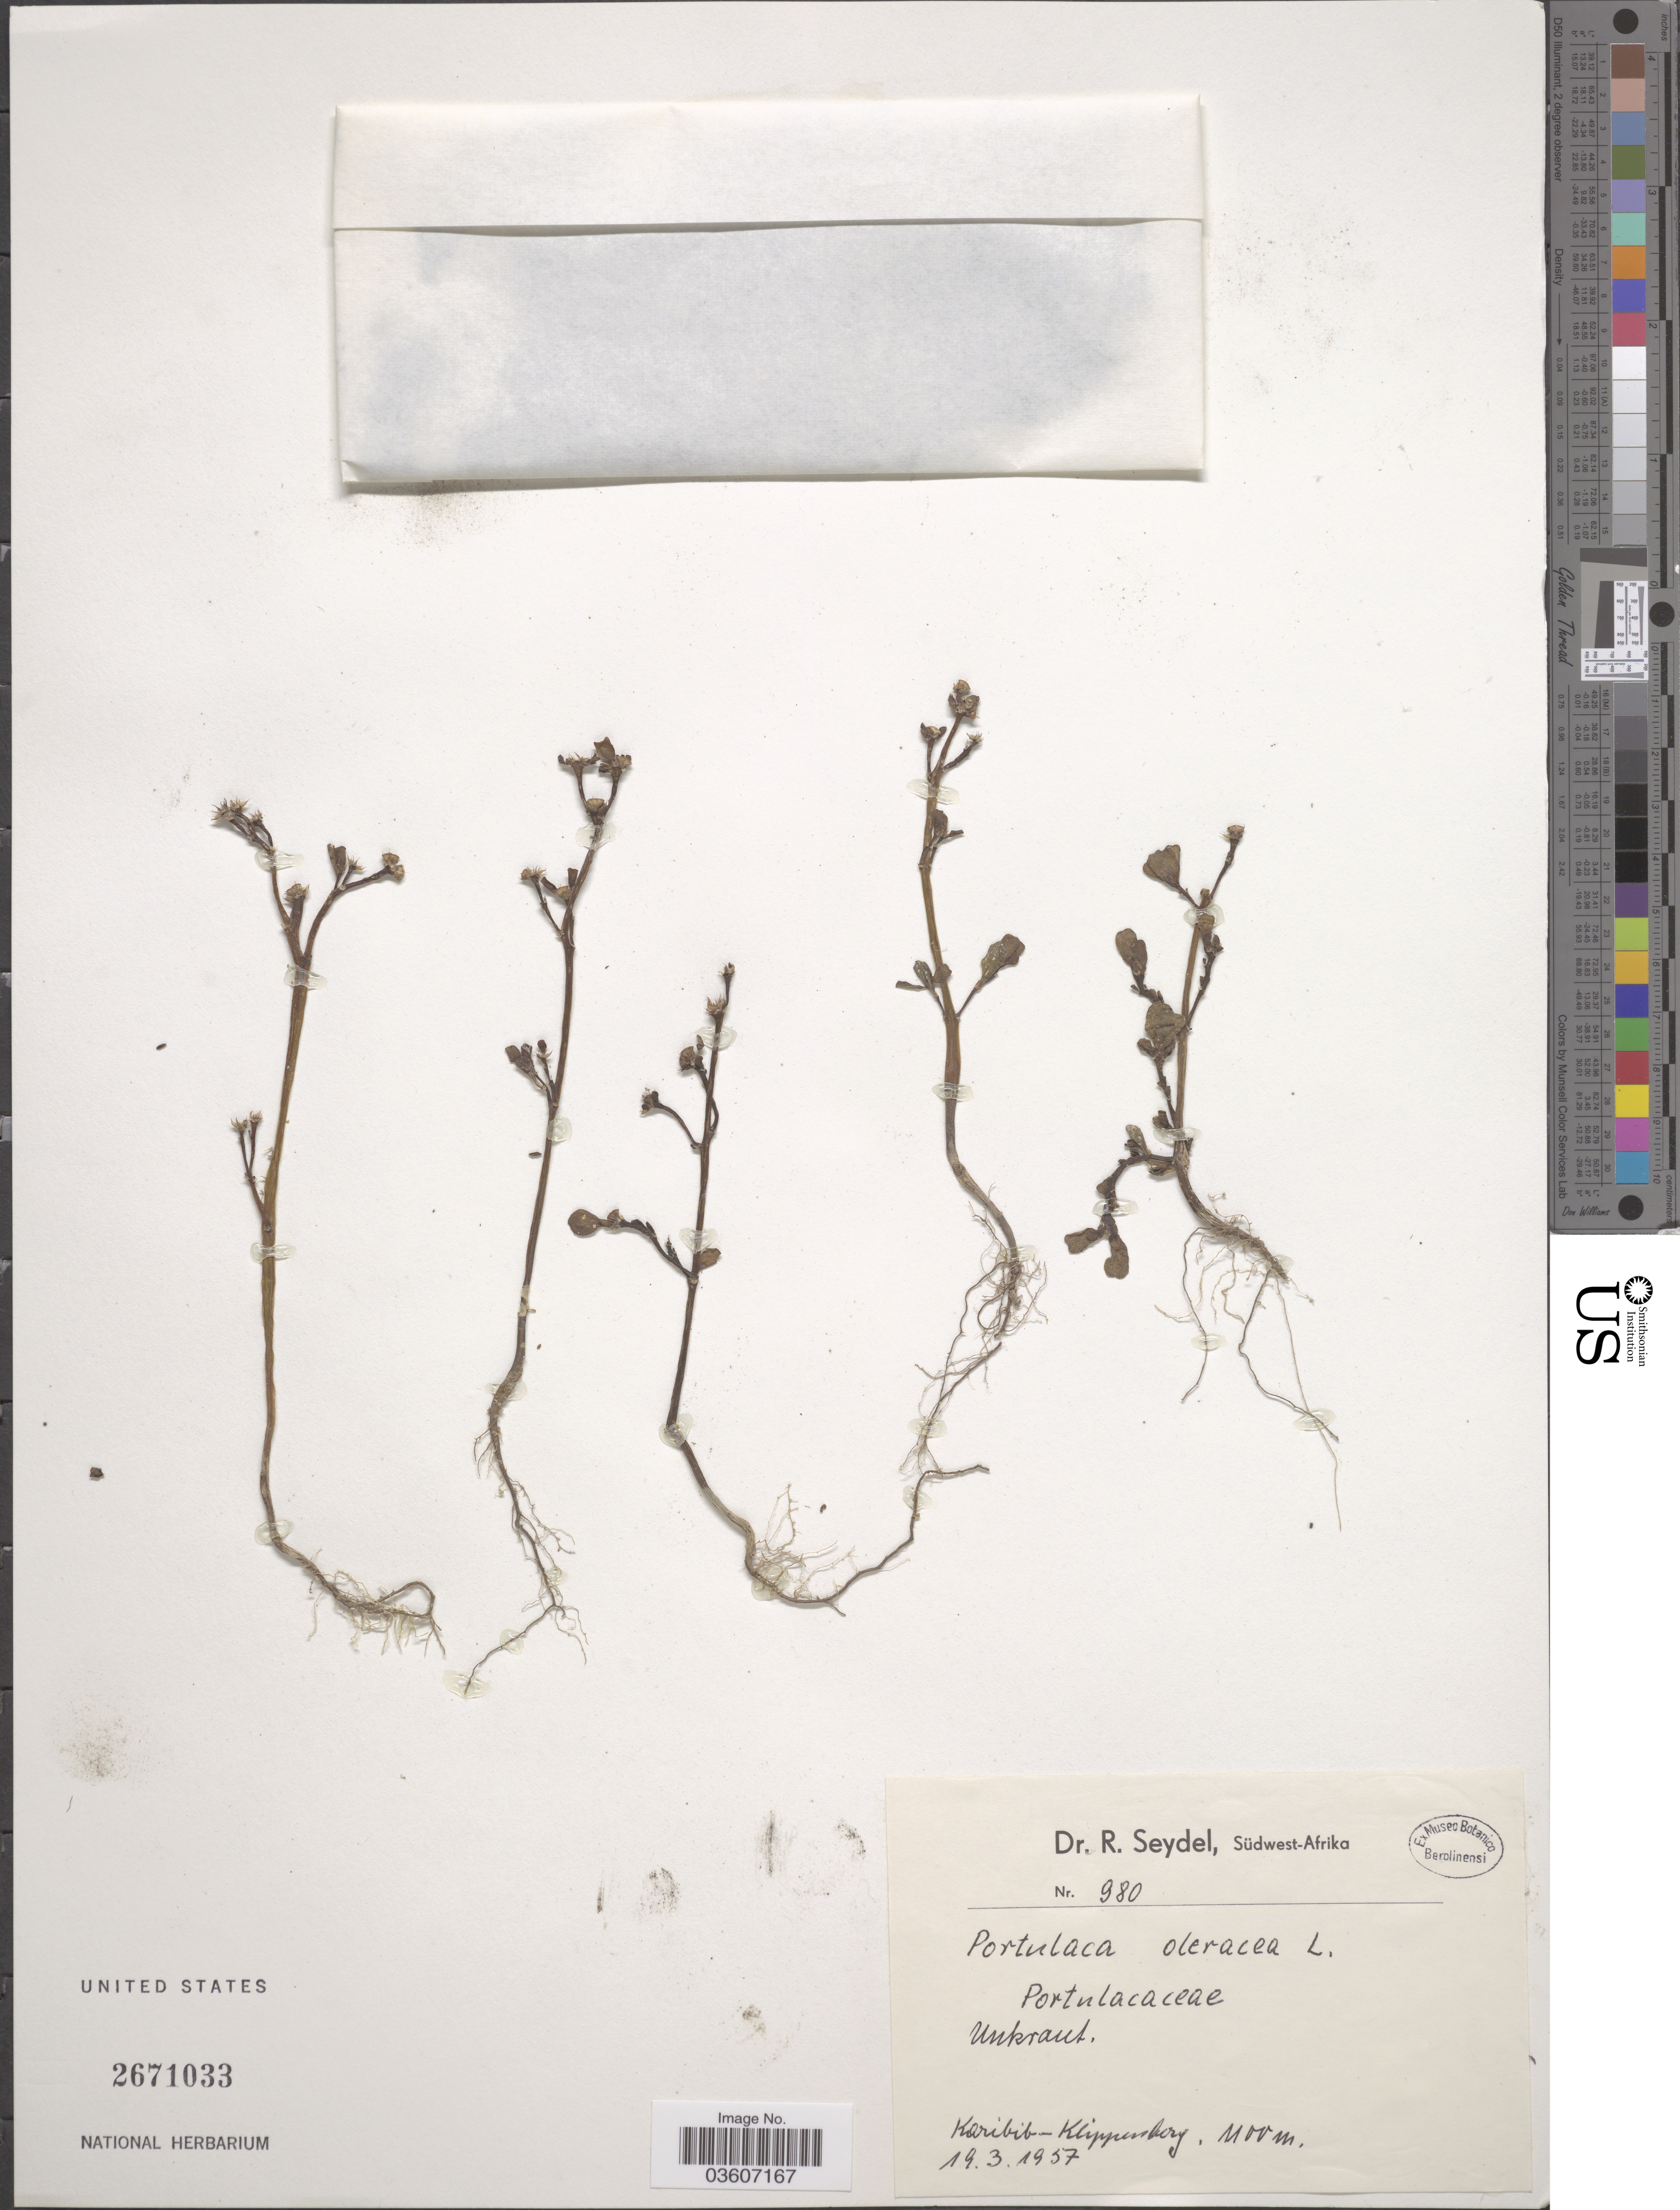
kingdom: Plantae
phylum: Tracheophyta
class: Magnoliopsida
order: Caryophyllales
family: Portulacaceae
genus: Portulaca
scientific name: Portulaca oleracea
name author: L.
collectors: R. Seydel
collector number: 980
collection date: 1957-03-19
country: Namibia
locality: Südwest-Afrika. Karibib-Klippenberg.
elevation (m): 1100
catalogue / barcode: US 2671033